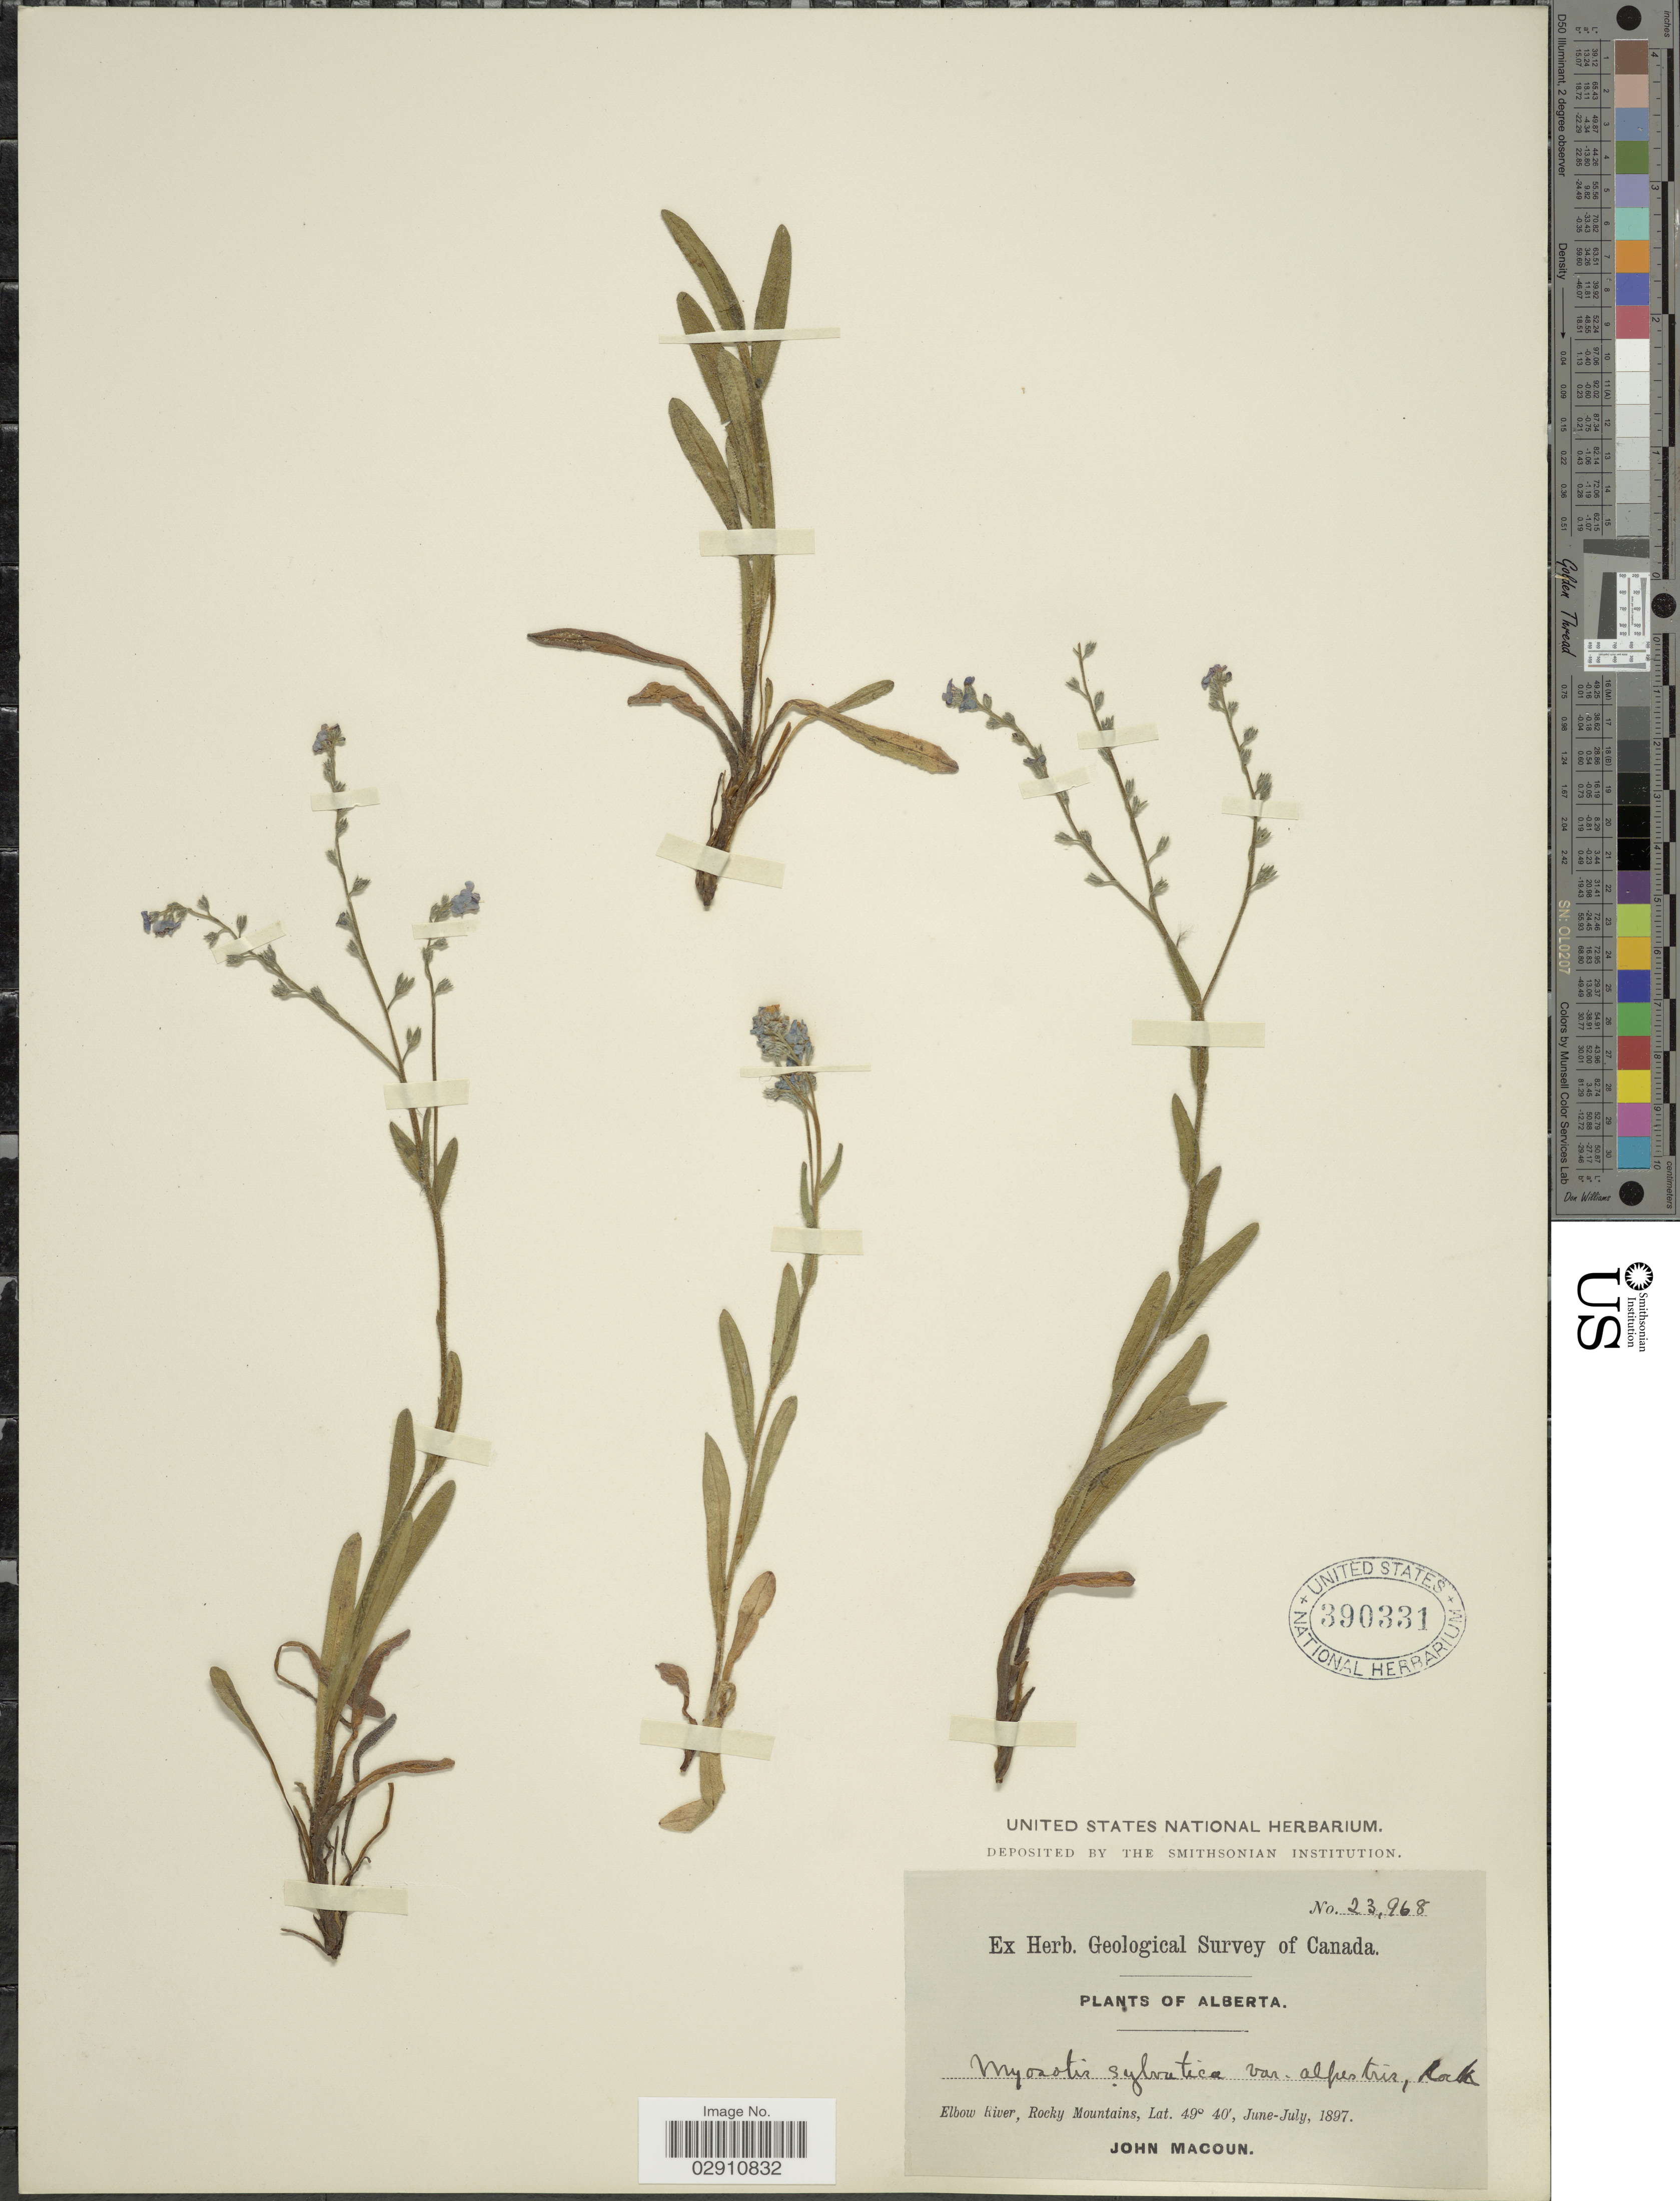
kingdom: Plantae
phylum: Tracheophyta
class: Magnoliopsida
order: Boraginales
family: Boraginaceae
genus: Myosotis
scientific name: Myosotis alpestris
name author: F.W. Schmidt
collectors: J. Macoun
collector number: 23968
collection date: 1897-06/1897-07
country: Canada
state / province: Alberta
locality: Elbow River, Rocky Mountains.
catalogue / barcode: US 390331